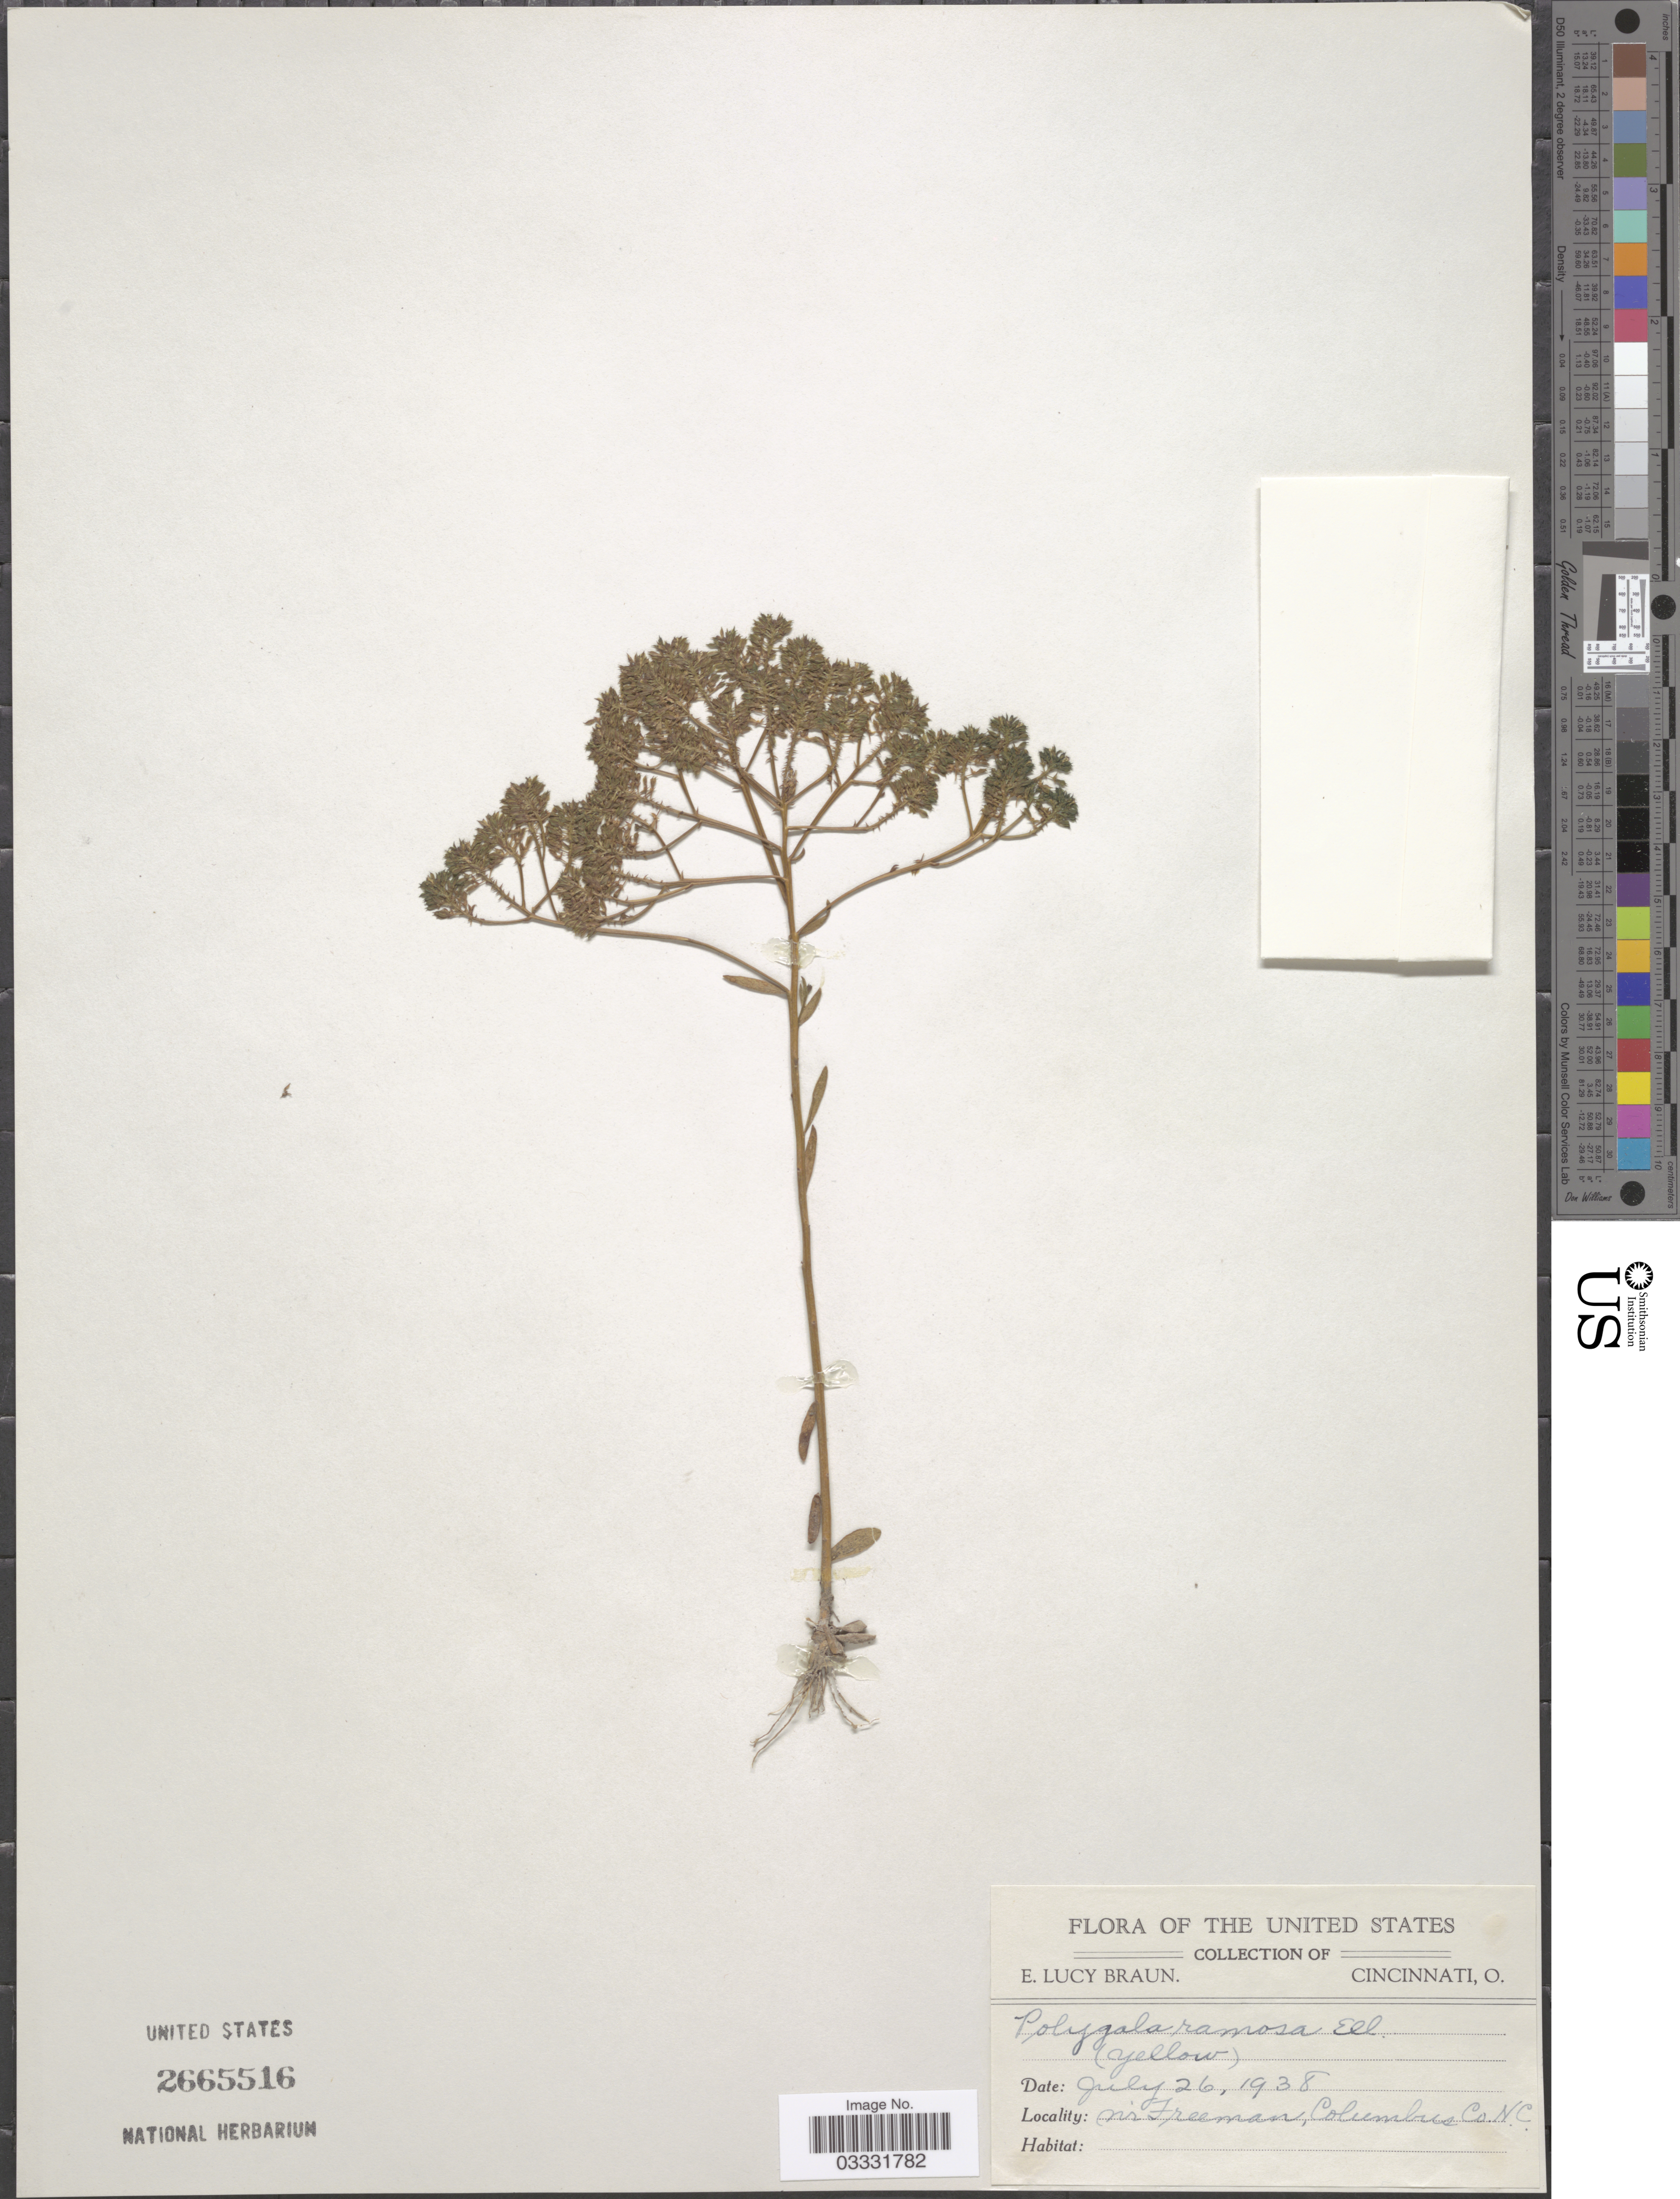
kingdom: Plantae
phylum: Tracheophyta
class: Magnoliopsida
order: Fabales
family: Polygalaceae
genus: Polygala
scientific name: Polygala ramosa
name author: Elliott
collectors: E. L. Braun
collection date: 1938-07-26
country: United States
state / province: North Carolina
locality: Nr Freeman, Columbus.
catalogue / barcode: US 2665516